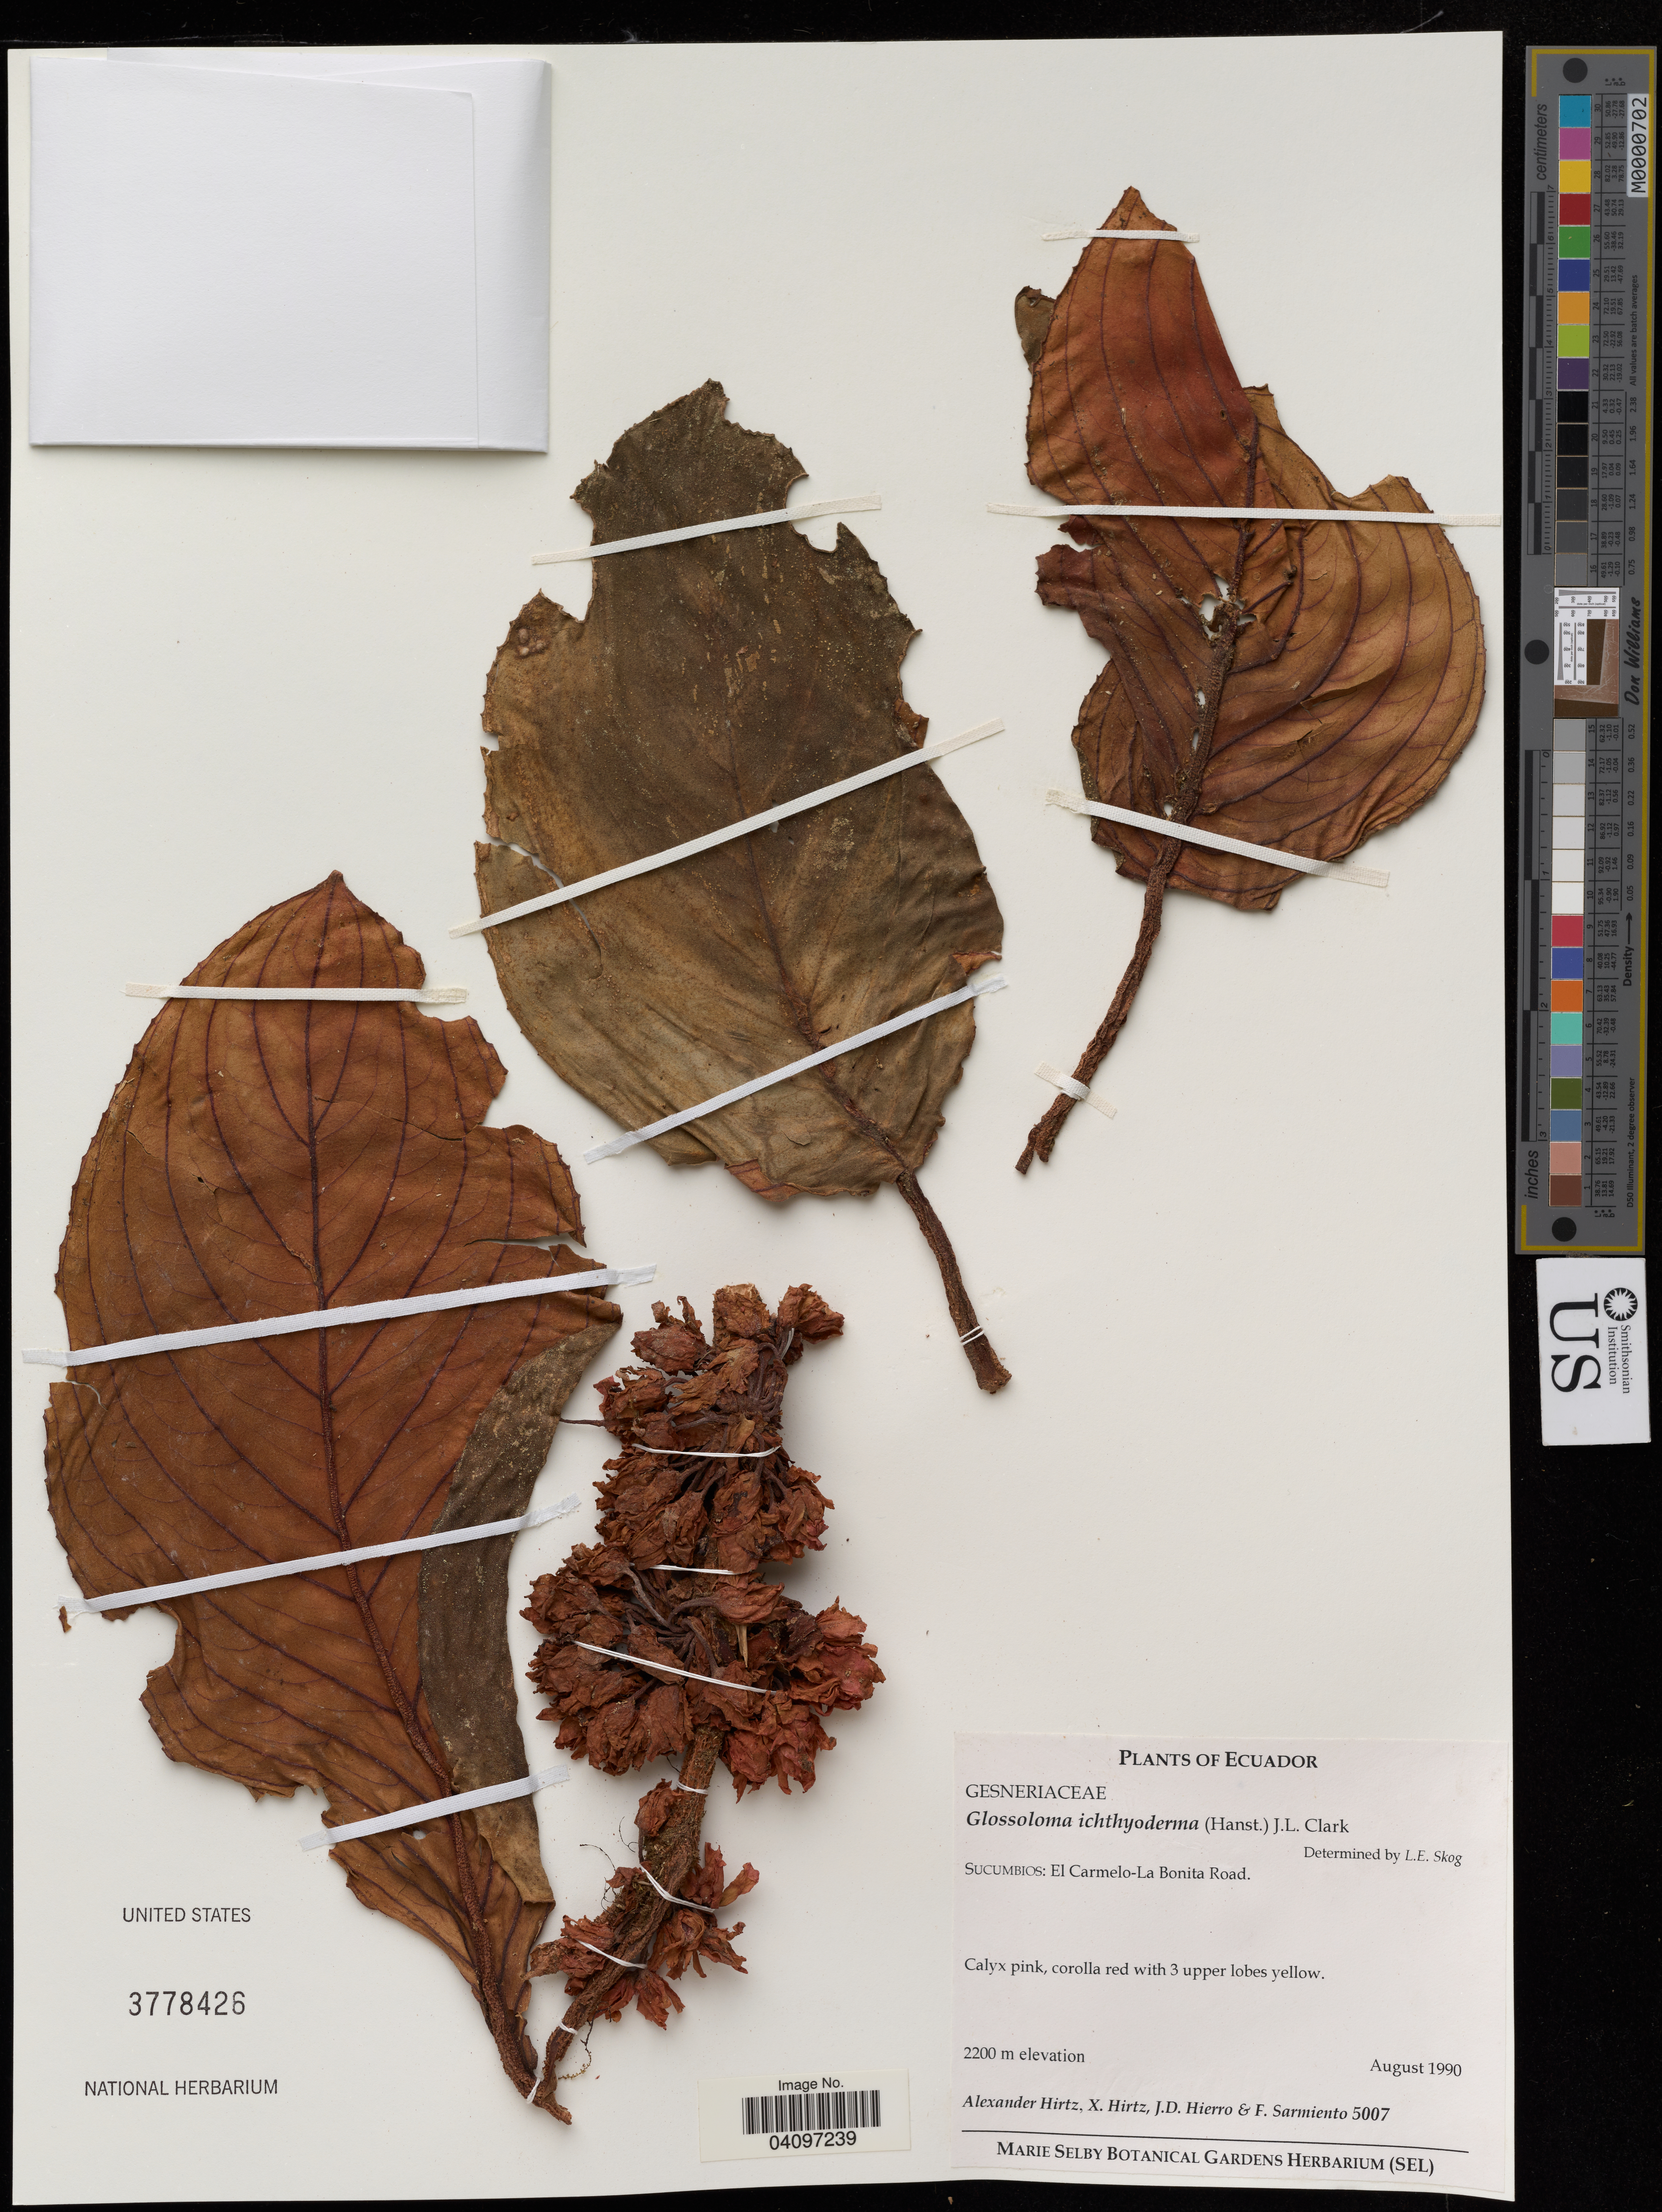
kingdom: Plantae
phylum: Tracheophyta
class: Magnoliopsida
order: Lamiales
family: Gesneriaceae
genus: Glossoloma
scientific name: Glossoloma ichthyoderma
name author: (Hanst.) J.L. Clark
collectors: A. Hirtz, X. Hirtz & J. Hierro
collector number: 5007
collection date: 1990-08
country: Ecuador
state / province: Sucumbíos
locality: El Carmelo-La Bonita Road.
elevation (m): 2200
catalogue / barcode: US 3778426